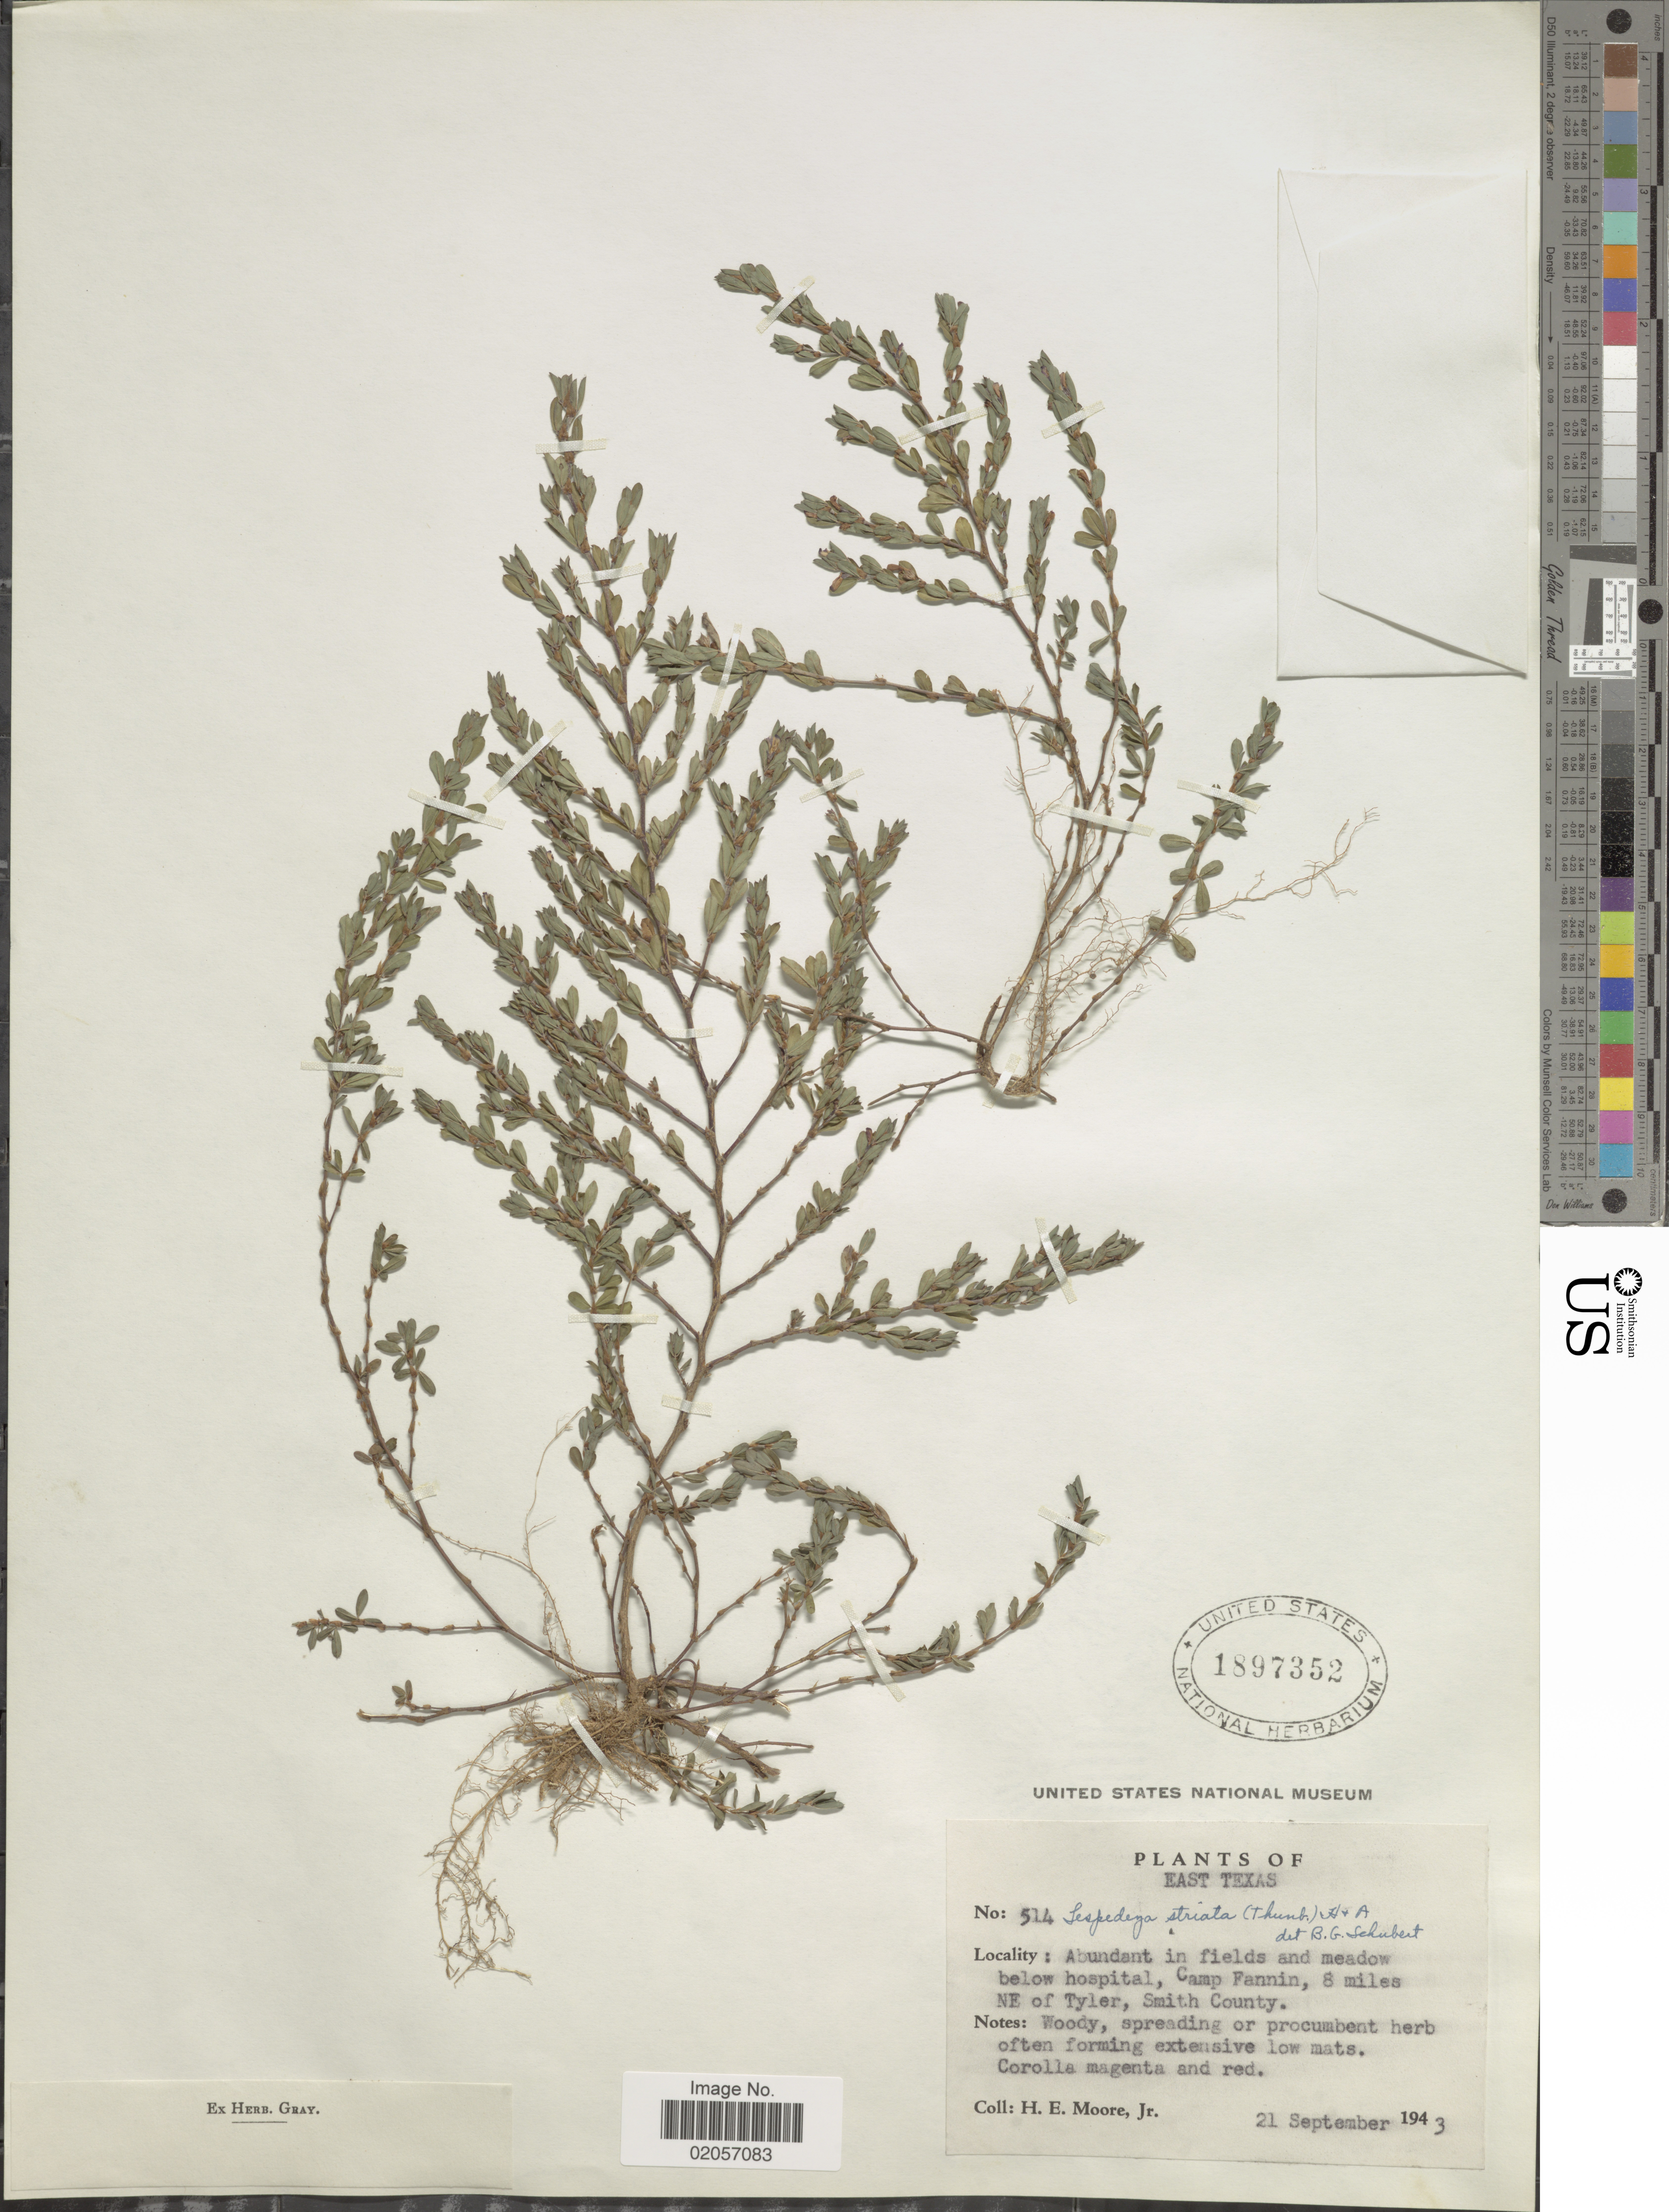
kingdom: Plantae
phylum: Tracheophyta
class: Magnoliopsida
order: Fabales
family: Fabaceae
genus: Kummerowia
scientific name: Kummerowia striata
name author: (Thunb.) Schindl.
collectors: H. Moore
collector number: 514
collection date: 1943-09-21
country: United States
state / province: Texas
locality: East Texas. Abundant in fields and meadow below hospital, Camp Fannin, 8 miles NE of Tyler, Smith County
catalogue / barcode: US 1897352